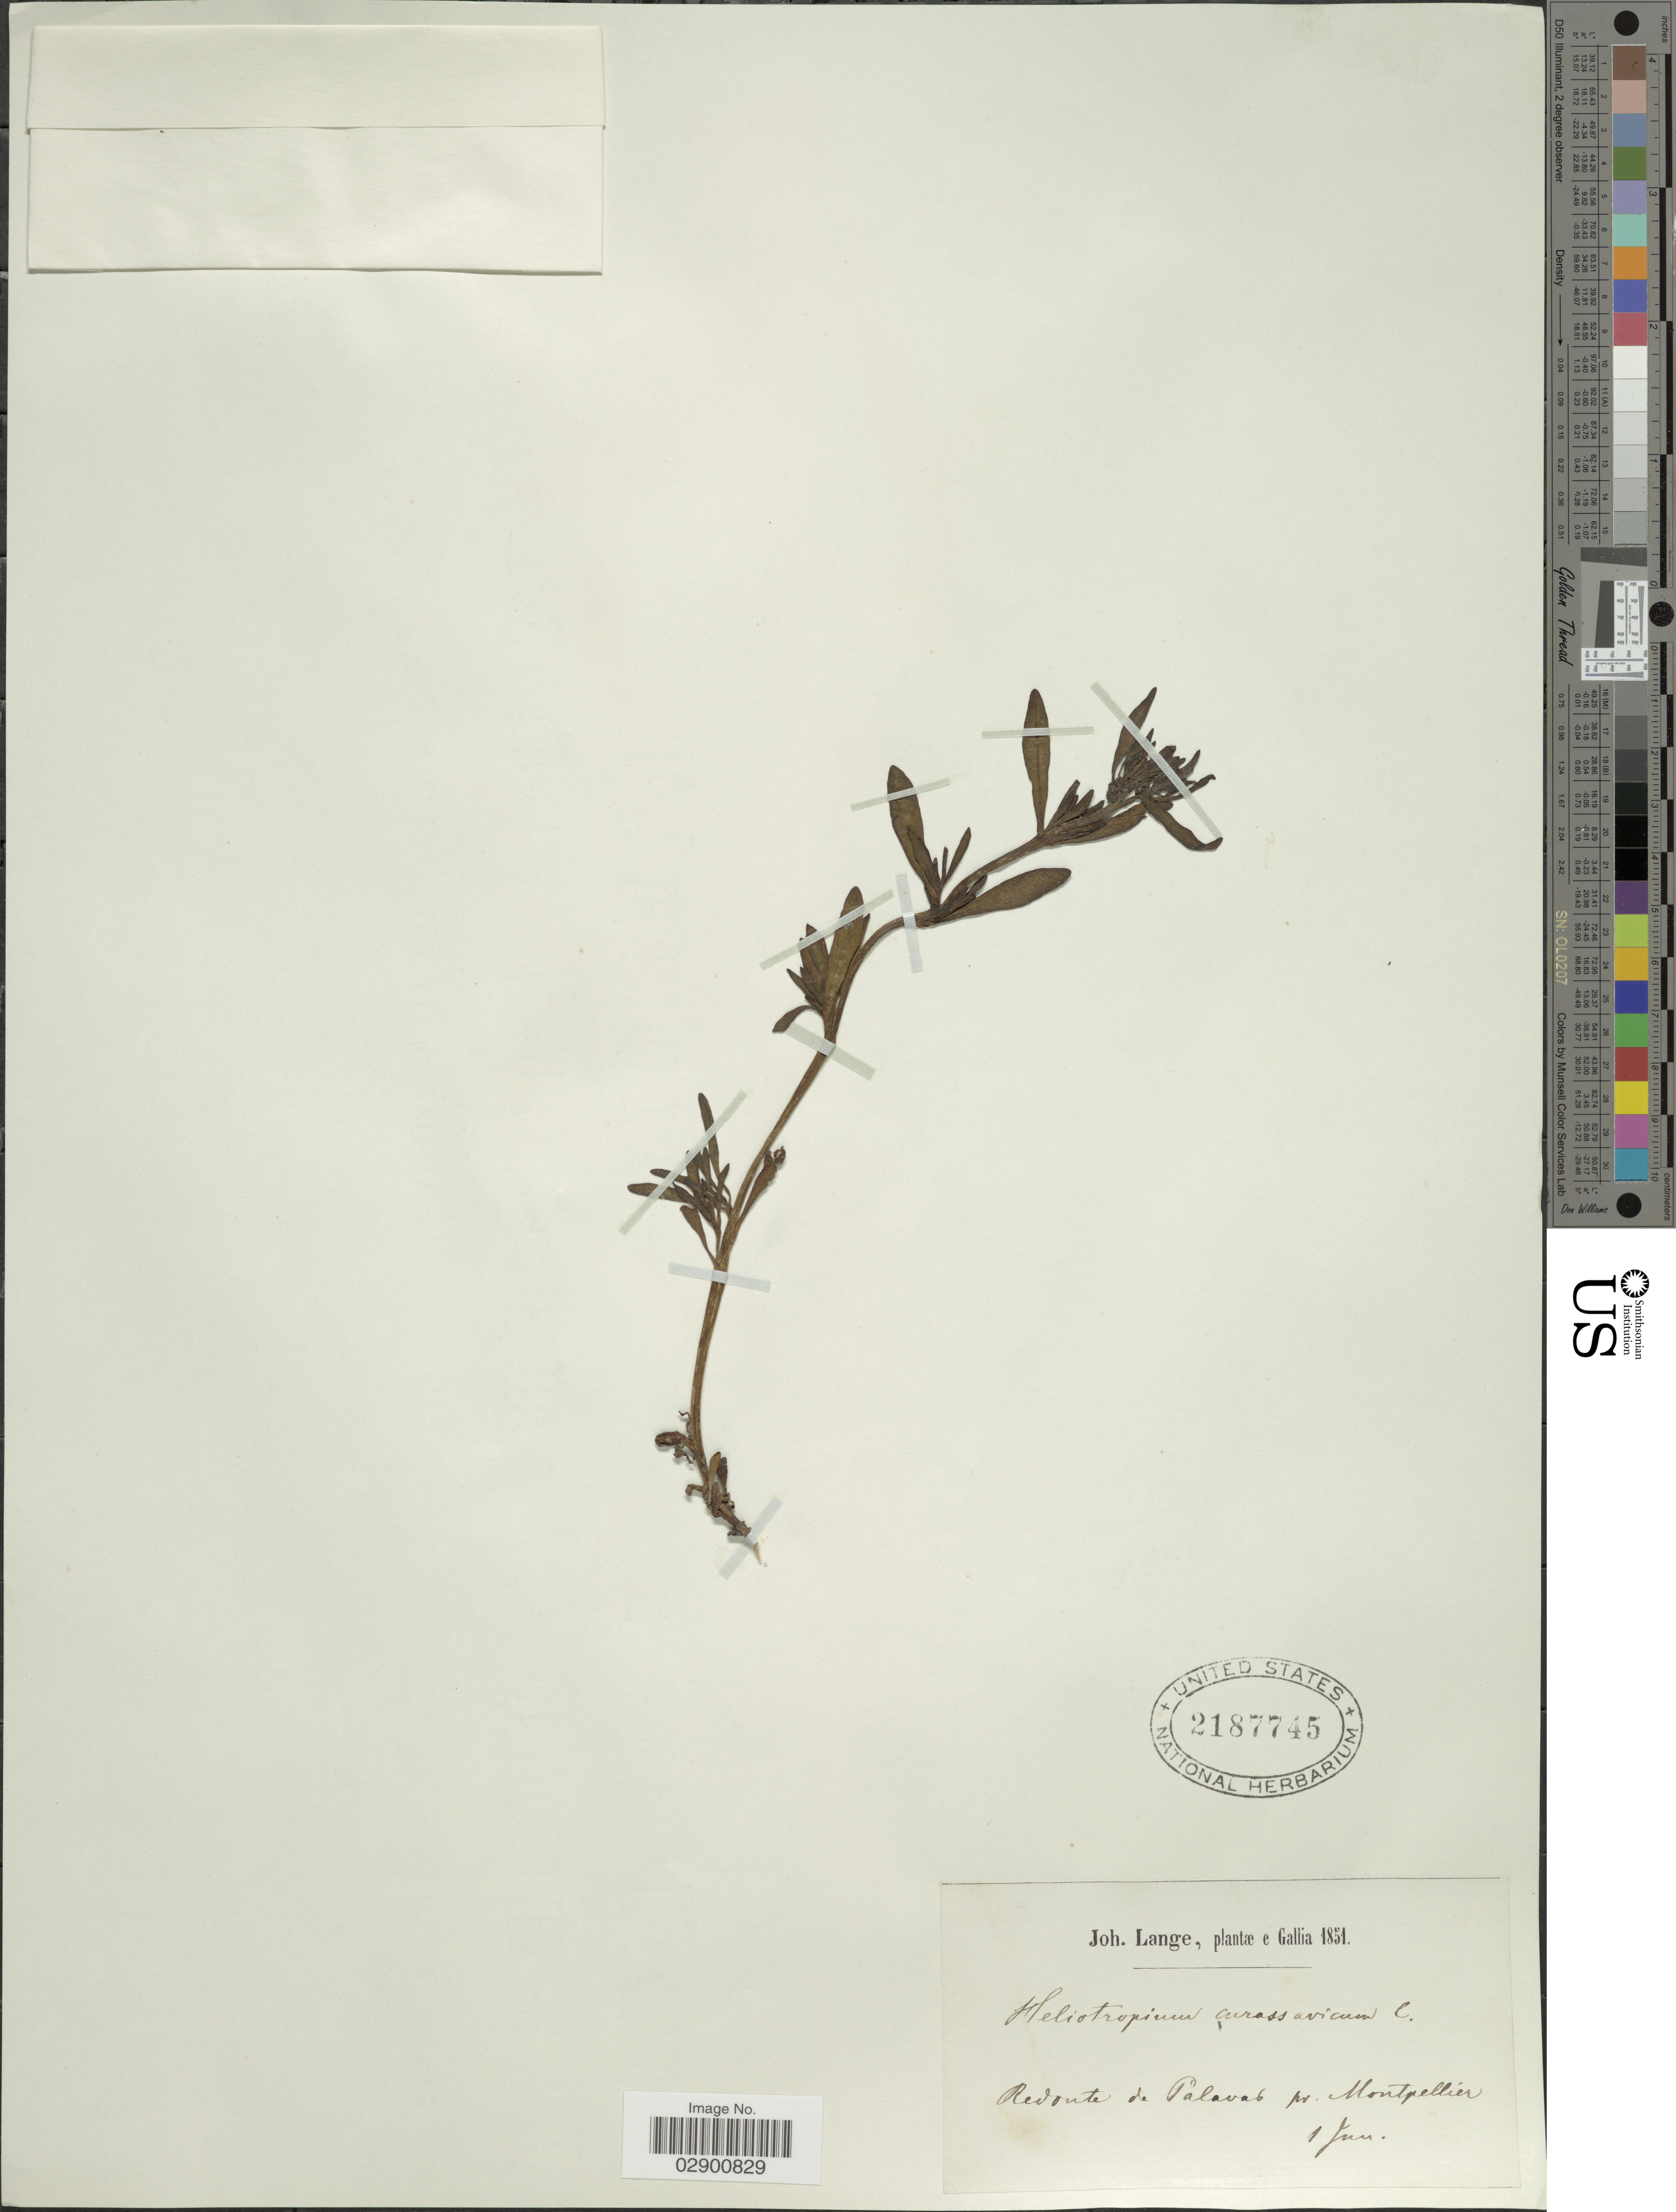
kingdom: Plantae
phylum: Tracheophyta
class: Magnoliopsida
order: Boraginales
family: Heliotropiaceae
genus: Heliotropium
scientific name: Heliotropium curassavicum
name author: L.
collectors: J. M. C. Lange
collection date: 1851-06-01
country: France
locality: Gallia. Redoute de Palavab pr. Montpellier.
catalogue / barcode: US 2187745